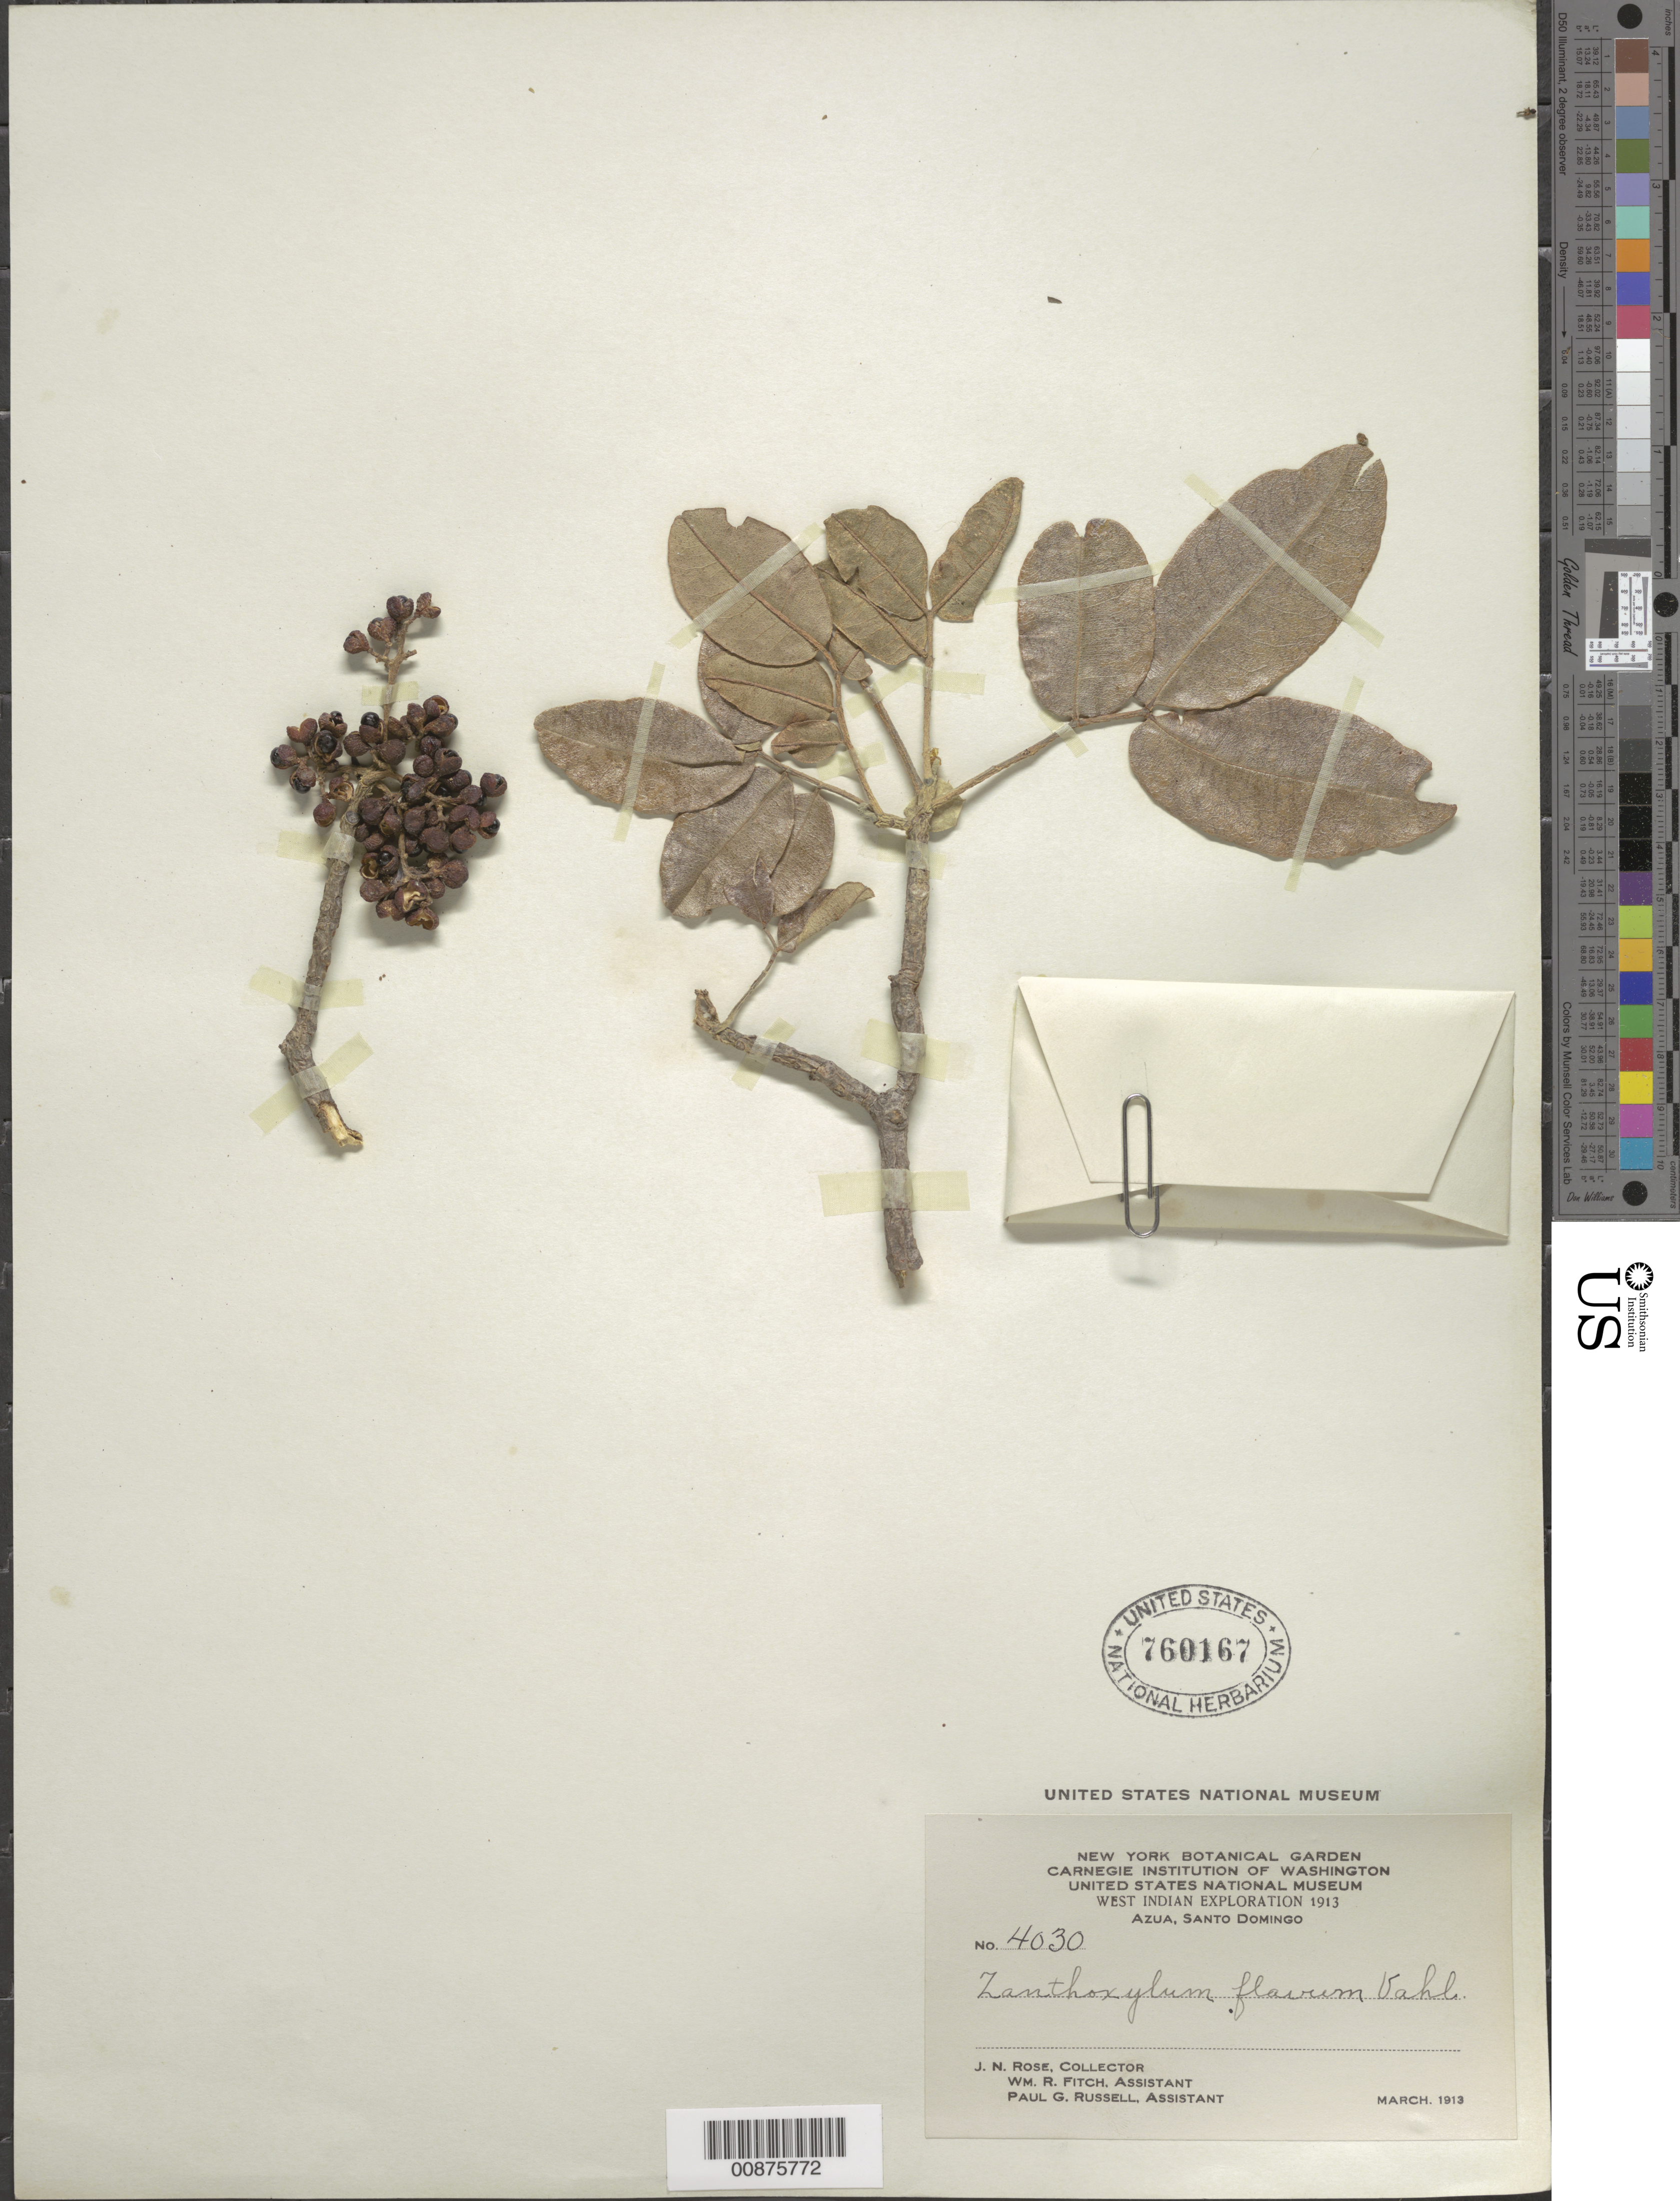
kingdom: Plantae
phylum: Tracheophyta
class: Magnoliopsida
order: Sapindales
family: Rutaceae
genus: Zanthoxylum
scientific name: Zanthoxylum flavum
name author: Vahl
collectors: J. N. Rose, W. R. Fitch & P. G. Russell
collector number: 4030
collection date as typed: Mar 1913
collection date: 1913-03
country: Dominican Republic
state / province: Azua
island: Hispaniola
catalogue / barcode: US 760167